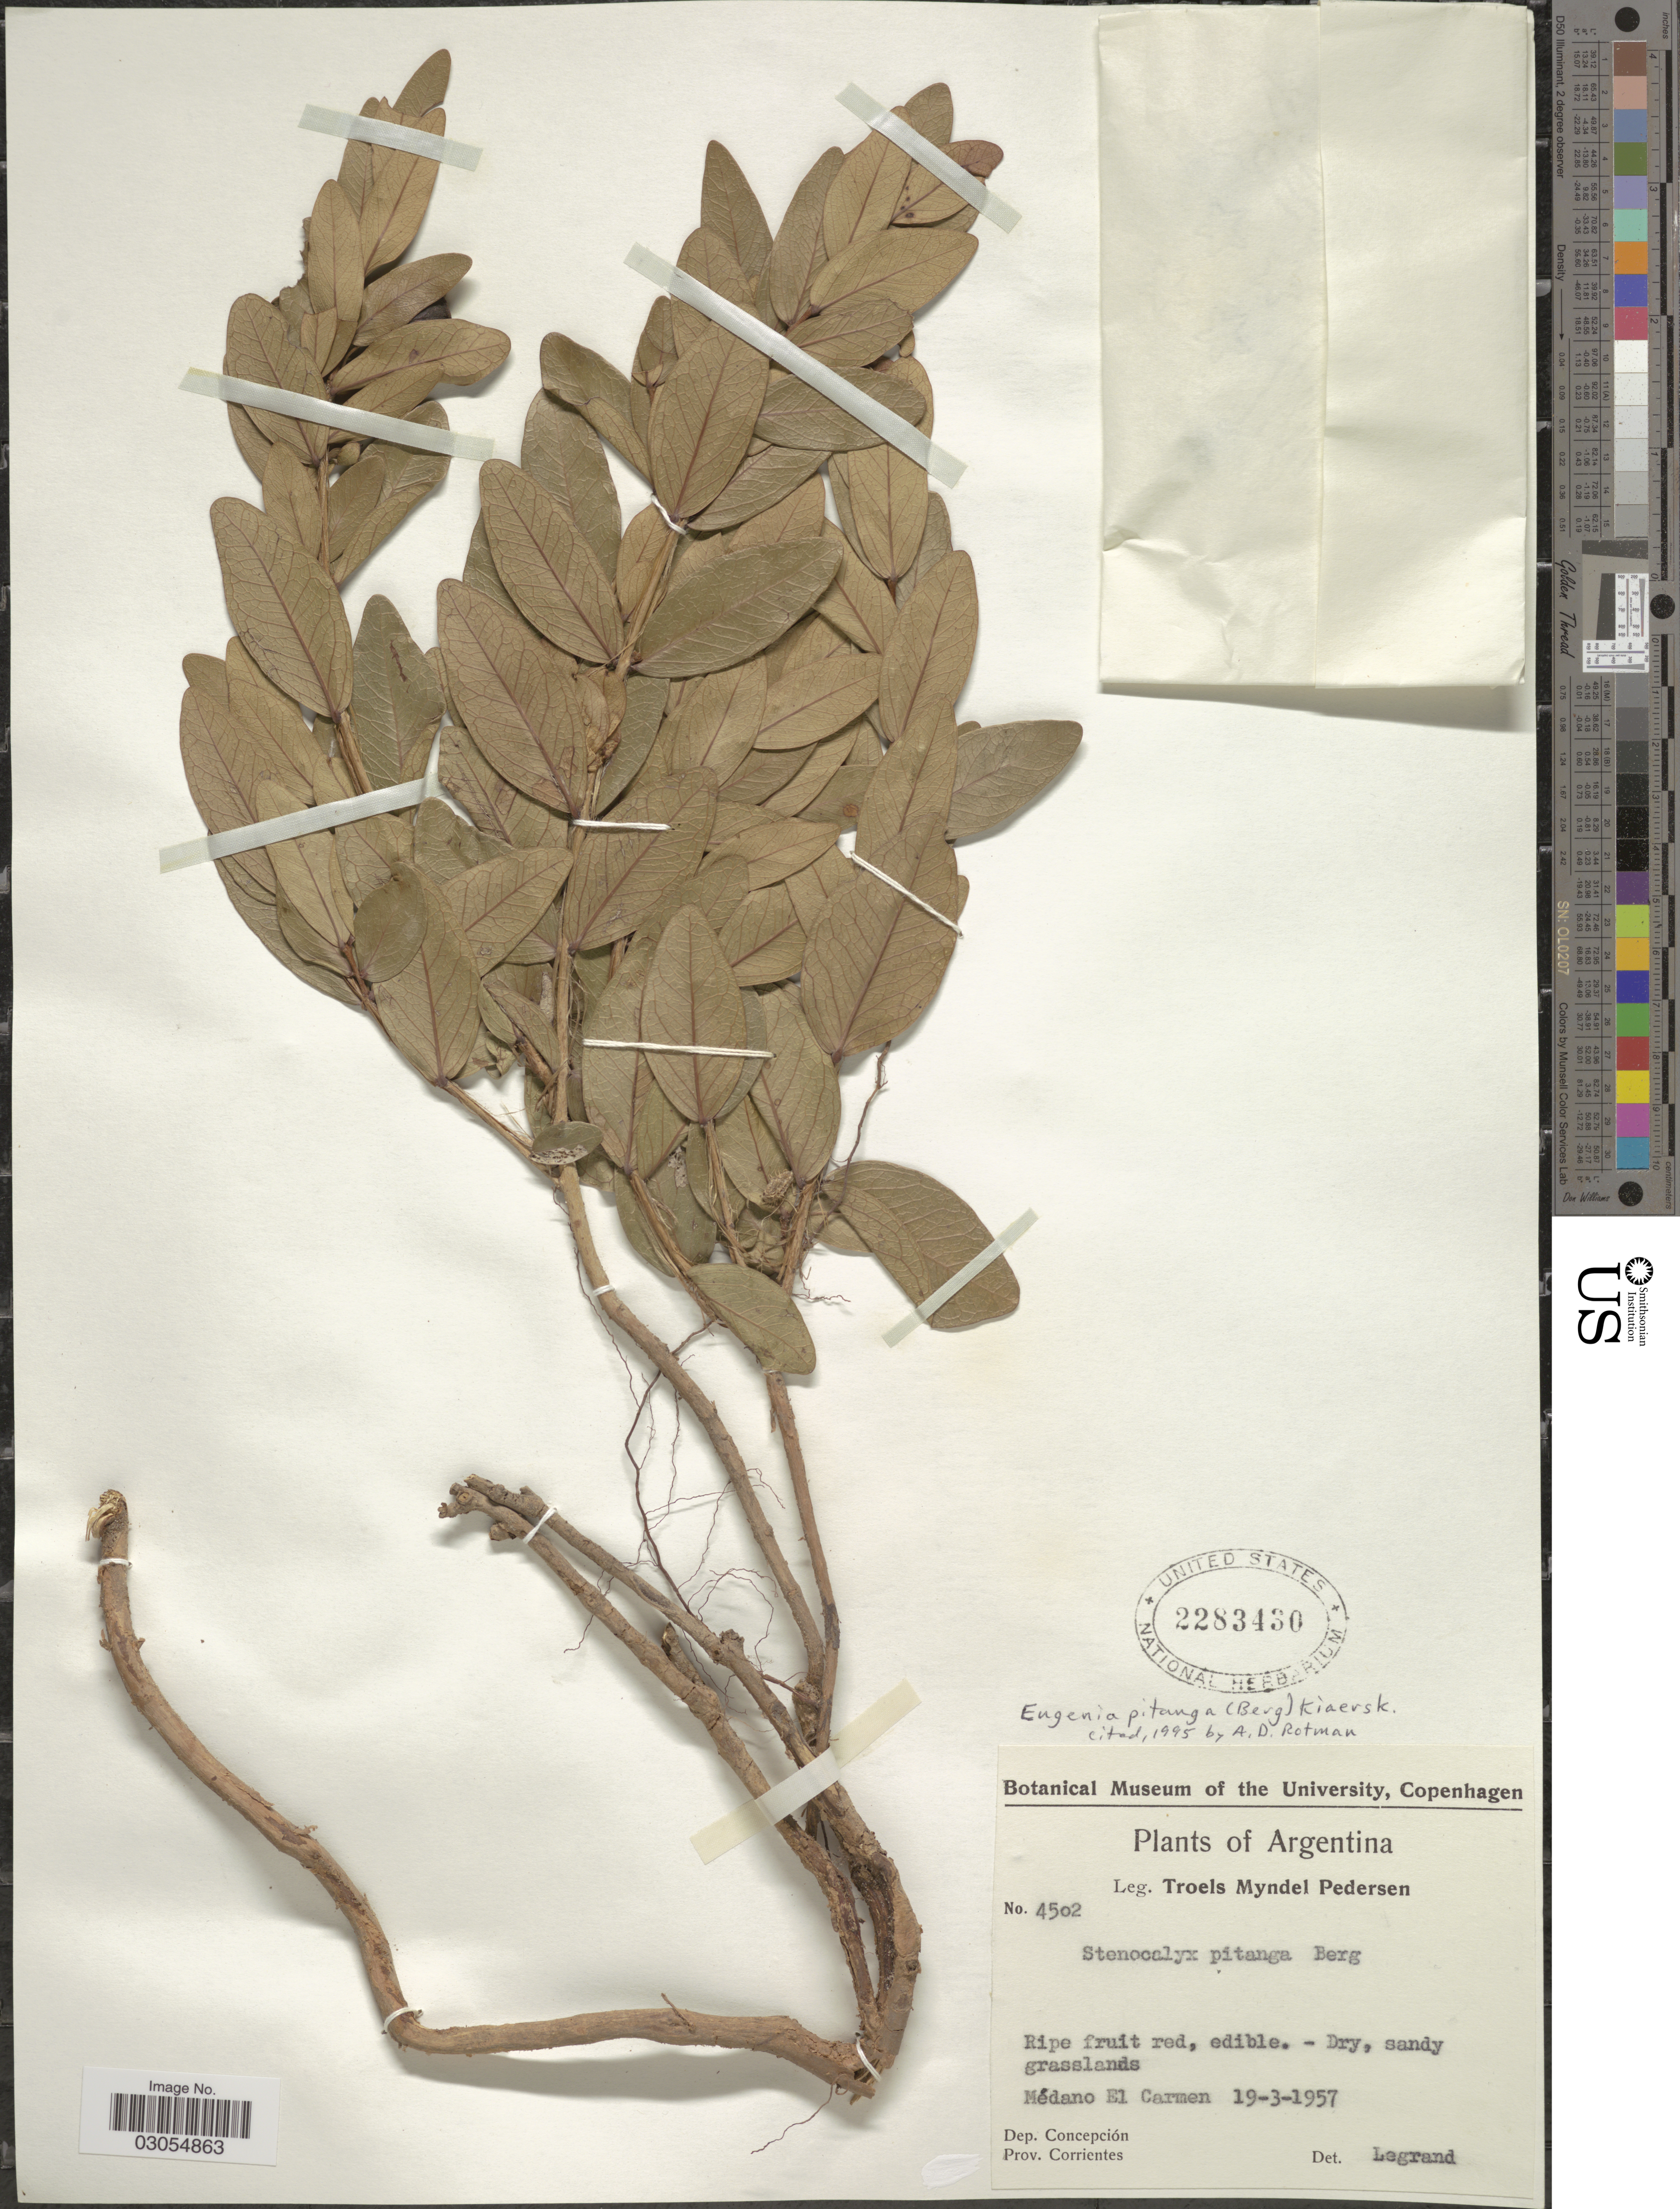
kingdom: Plantae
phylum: Tracheophyta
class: Magnoliopsida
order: Myrtales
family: Myrtaceae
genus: Eugenia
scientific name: Eugenia pitanga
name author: (O. Berg) Nied.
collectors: T. Pederson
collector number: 4502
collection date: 1957-03-19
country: Argentina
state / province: Corrientes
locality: Médano El Carmen. Dep. Concepción.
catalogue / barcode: US 2283430